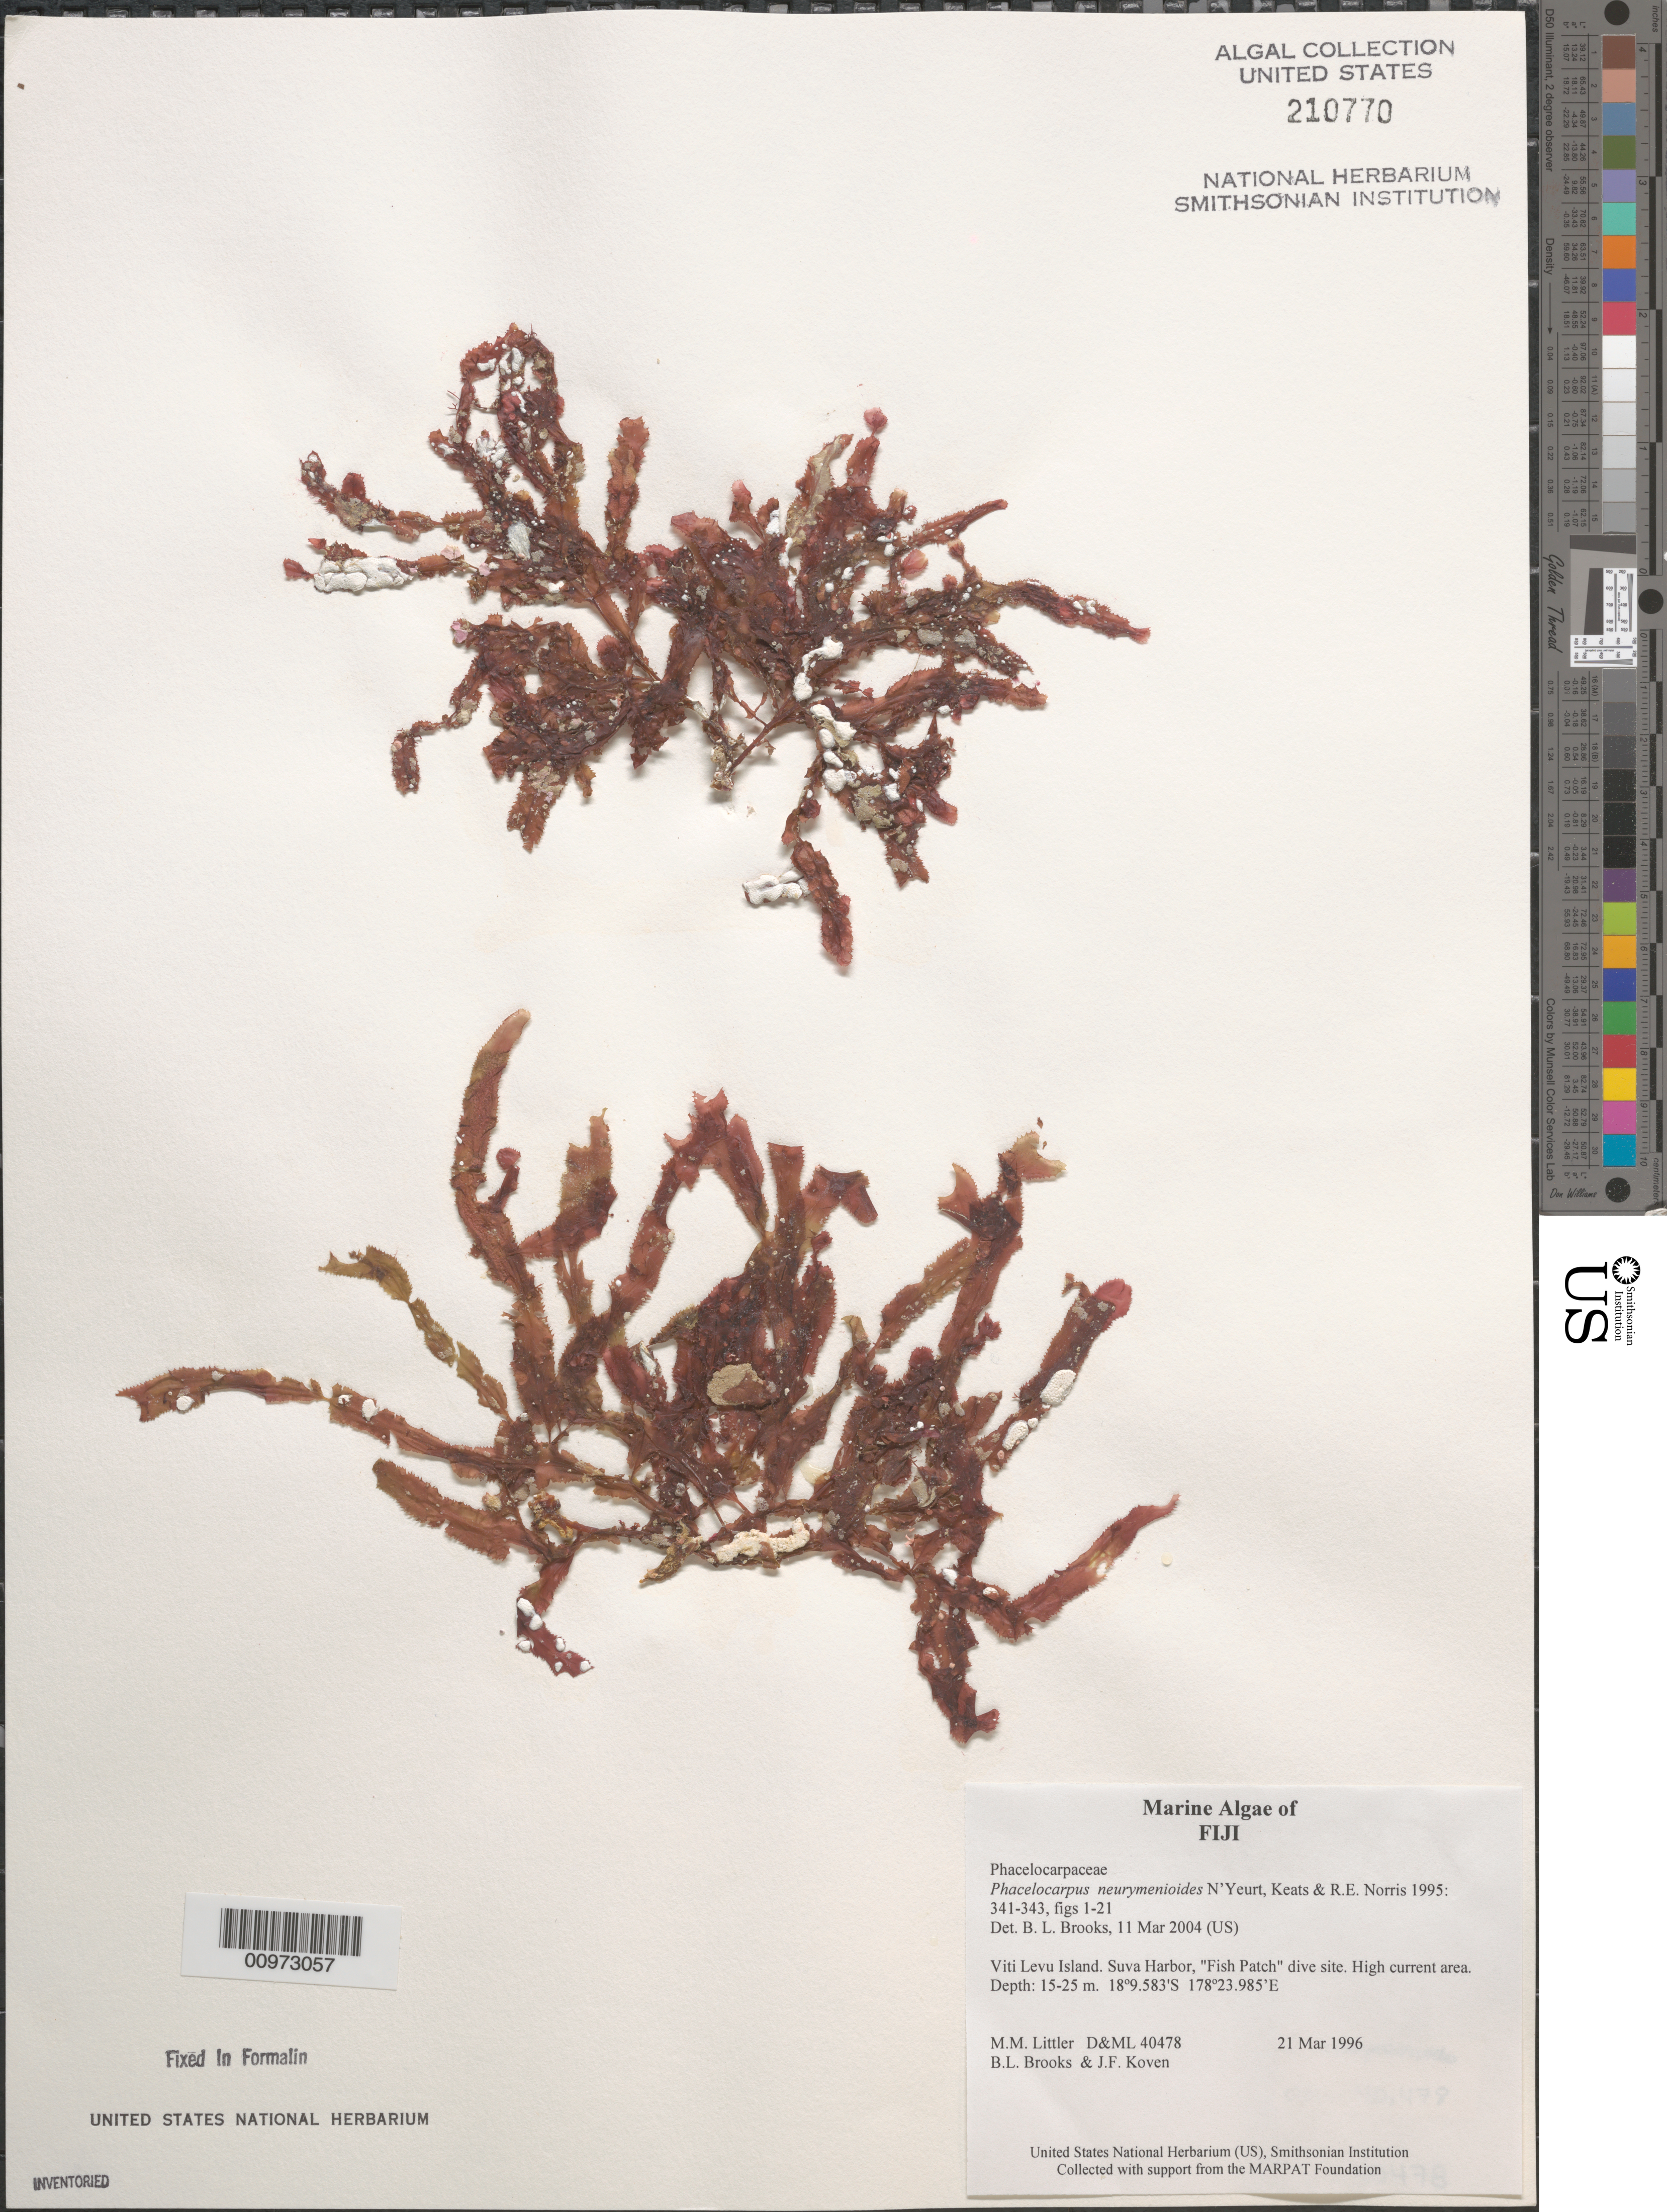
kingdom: Plantae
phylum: Rhodophyta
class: Florideophyceae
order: Gigartinales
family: Phacelocarpaceae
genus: Phacelocarpus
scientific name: Phacelocarpus neurymenioides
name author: N'Yeurt et al.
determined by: Brooks, B. L., (BOT), Smithsonian Institution - National Museum of Natural History (UNITED STATES)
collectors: M. M. Littler, B. Brooks & J. Koven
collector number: D&ML 40478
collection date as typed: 21 Mar 1996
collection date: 1996-03-21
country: Fiji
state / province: Central Division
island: Viti Levu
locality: Suva Harbor, "Fish Patch" dive site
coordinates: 18 9.583'S, 178 23.985'E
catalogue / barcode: US 210770